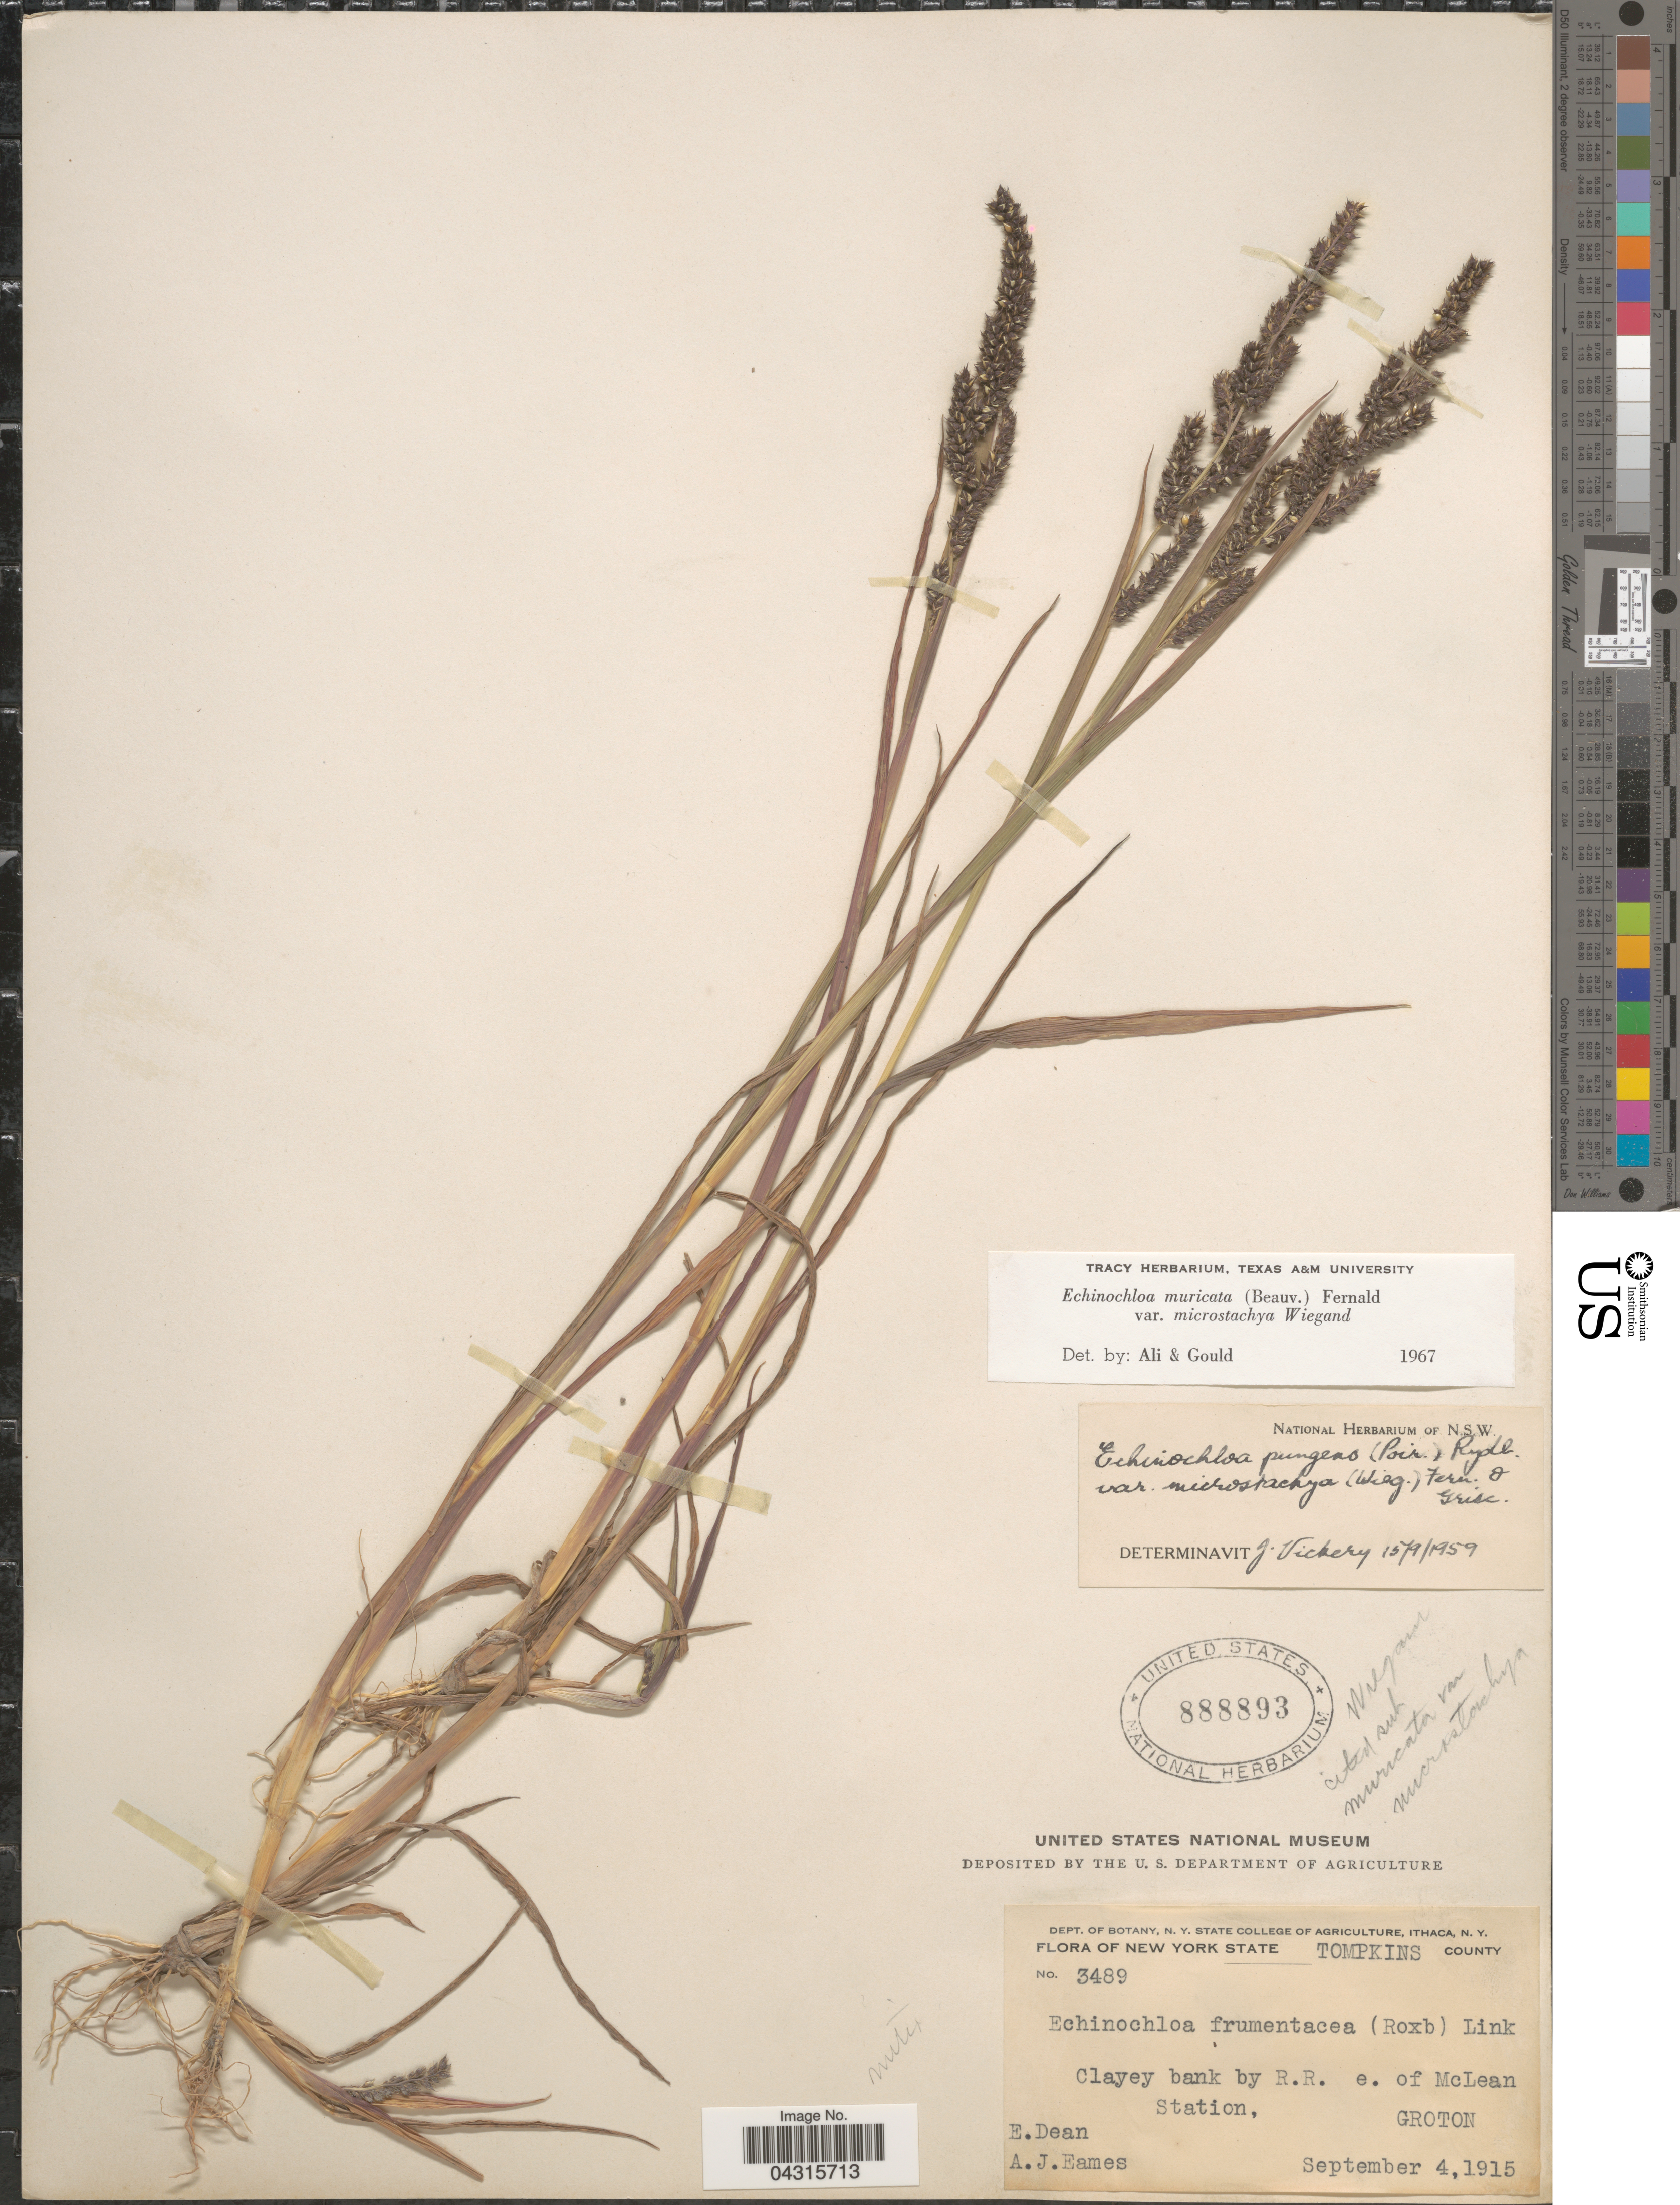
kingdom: Plantae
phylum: Tracheophyta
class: Liliopsida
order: Poales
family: Poaceae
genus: Echinochloa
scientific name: Echinochloa muricata var. microstachya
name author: Wiegand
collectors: E. A. Dean & A. J. Eames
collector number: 3489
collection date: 1915-09-04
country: United States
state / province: New York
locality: Tompkins County. Clayey bank by R.R. e. of McLean Station, Groton.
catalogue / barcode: US 888893